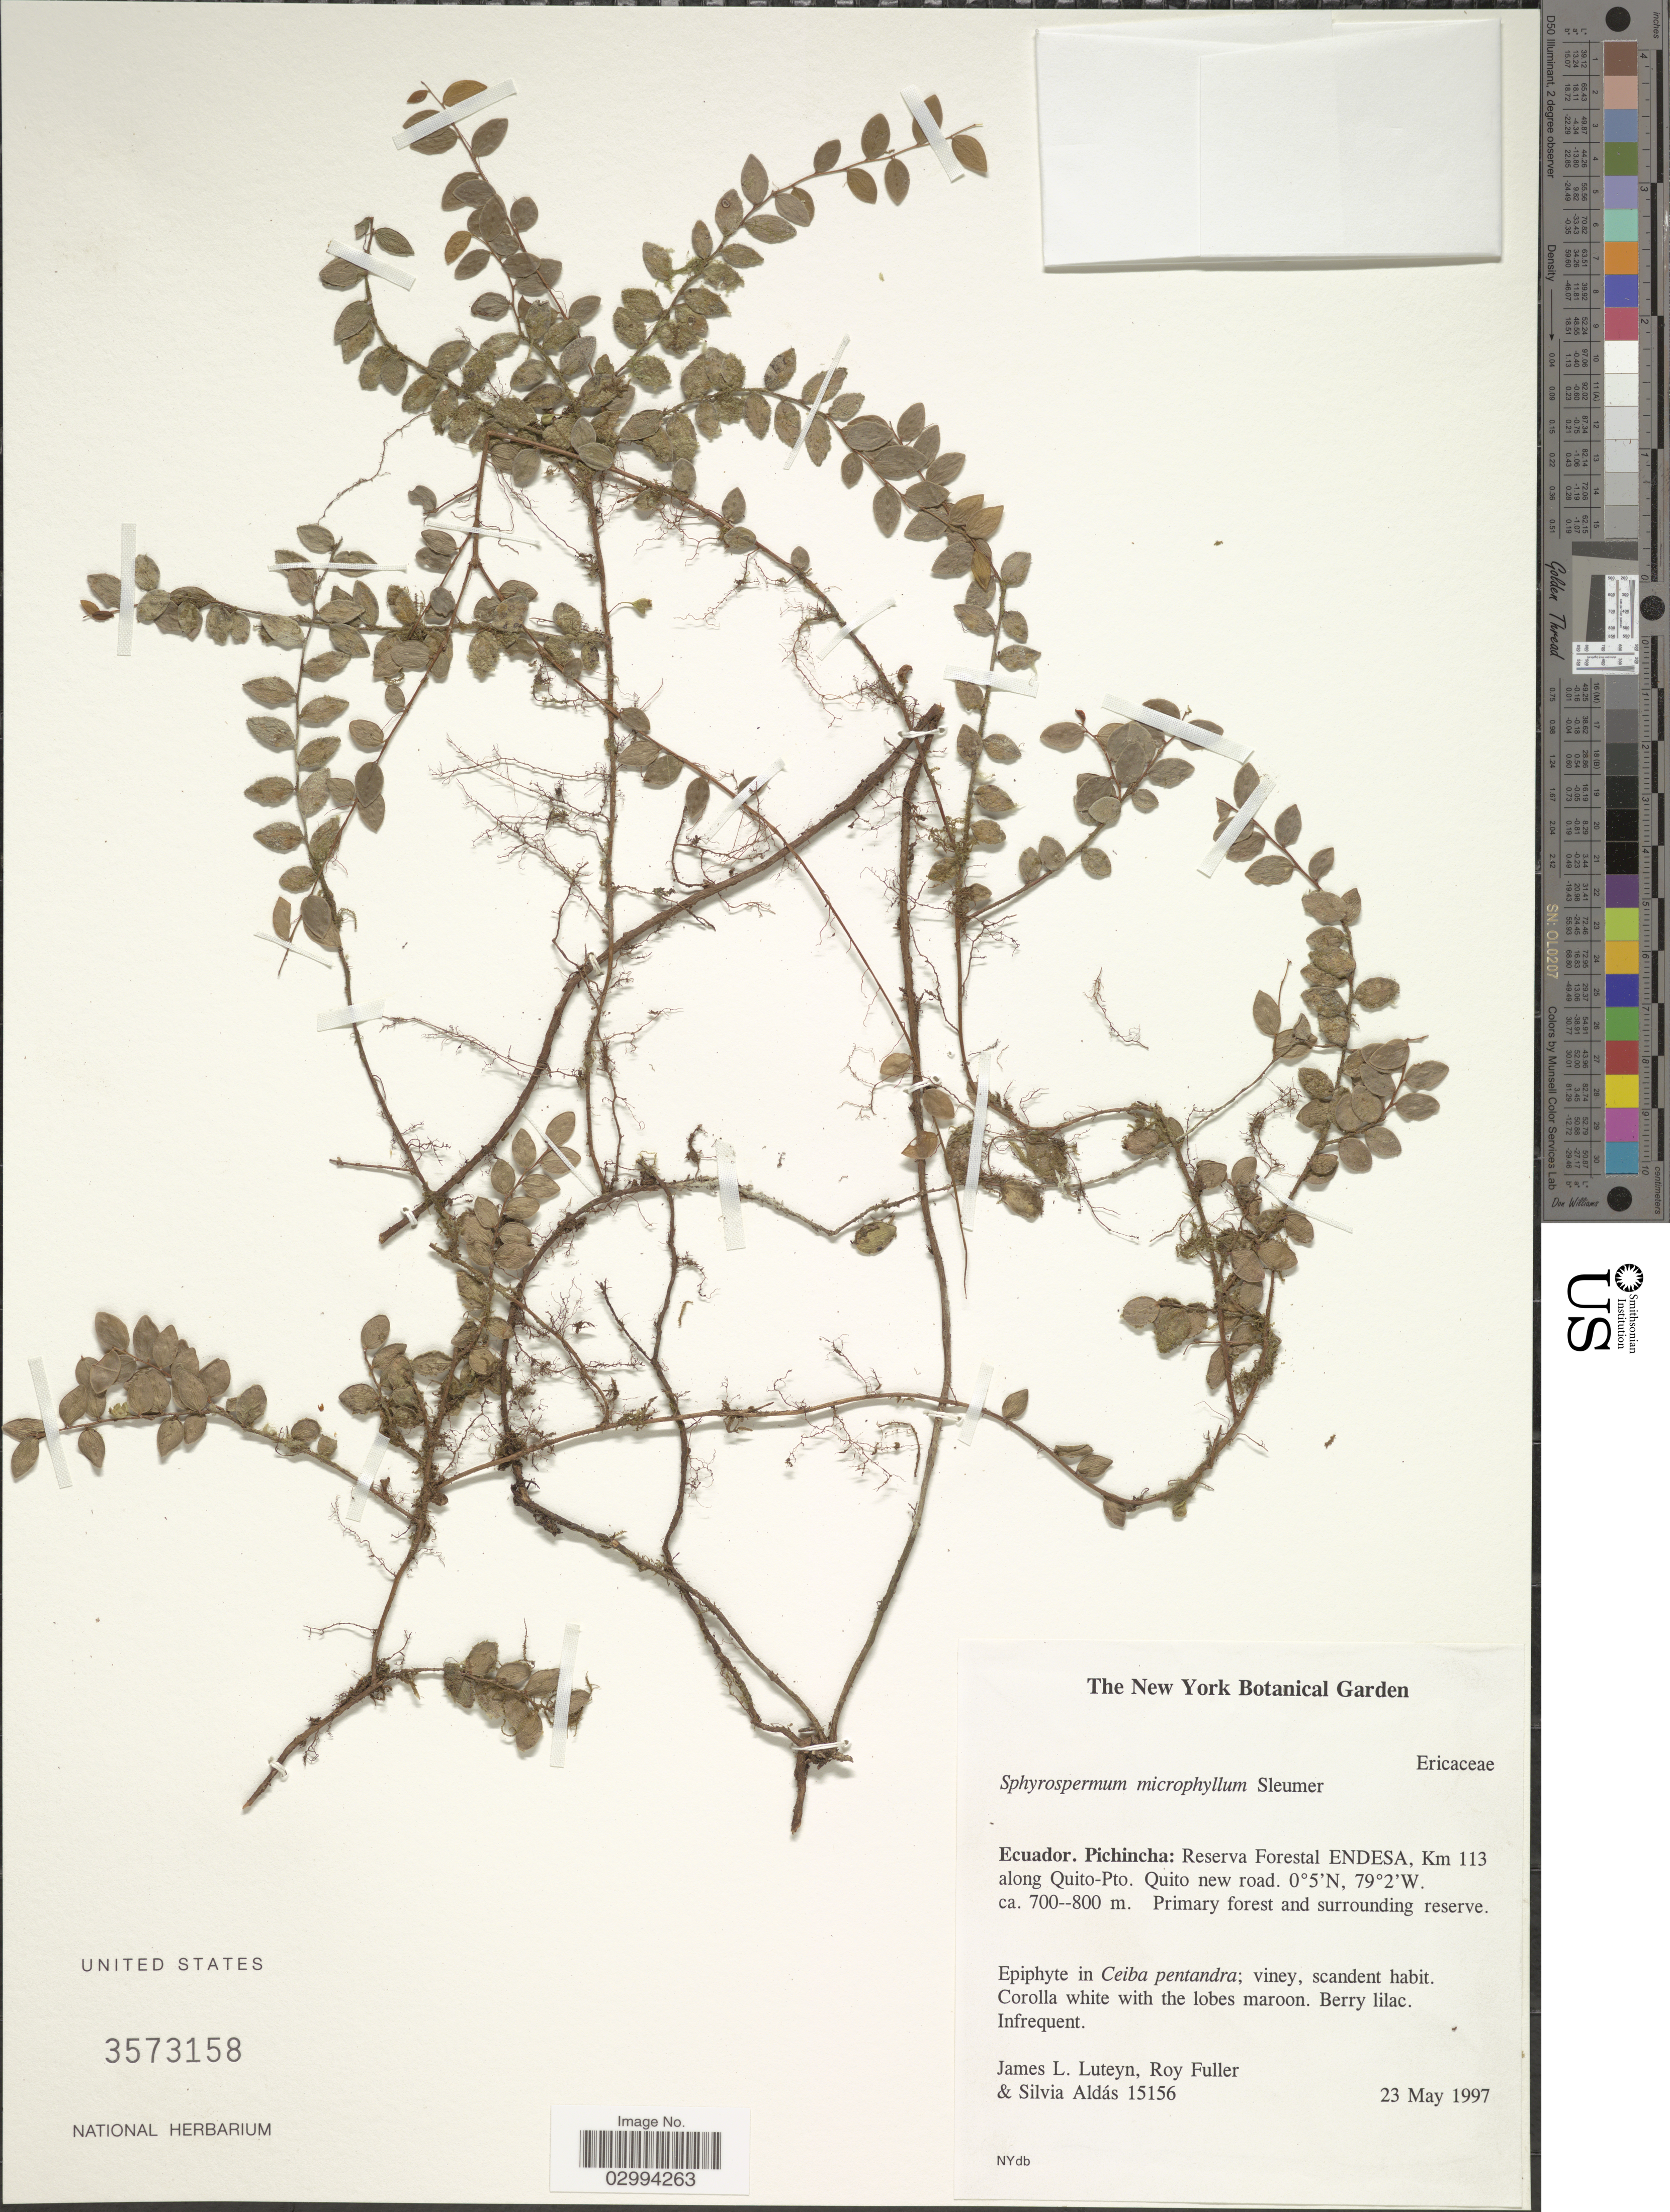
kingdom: Plantae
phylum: Tracheophyta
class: Magnoliopsida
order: Ericales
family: Ericaceae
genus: Sphyrospermum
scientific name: Sphyrospermum microphyllum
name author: Sleumer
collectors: J. Luteyn, R. Fuller & S. Aldás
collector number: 15156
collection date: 1997-05-23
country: Ecuador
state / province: Pichincha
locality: Reserva Forestal Endesa, Km 113 along Quito-Pto. Quito new road.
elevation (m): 700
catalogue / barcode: US 3573158